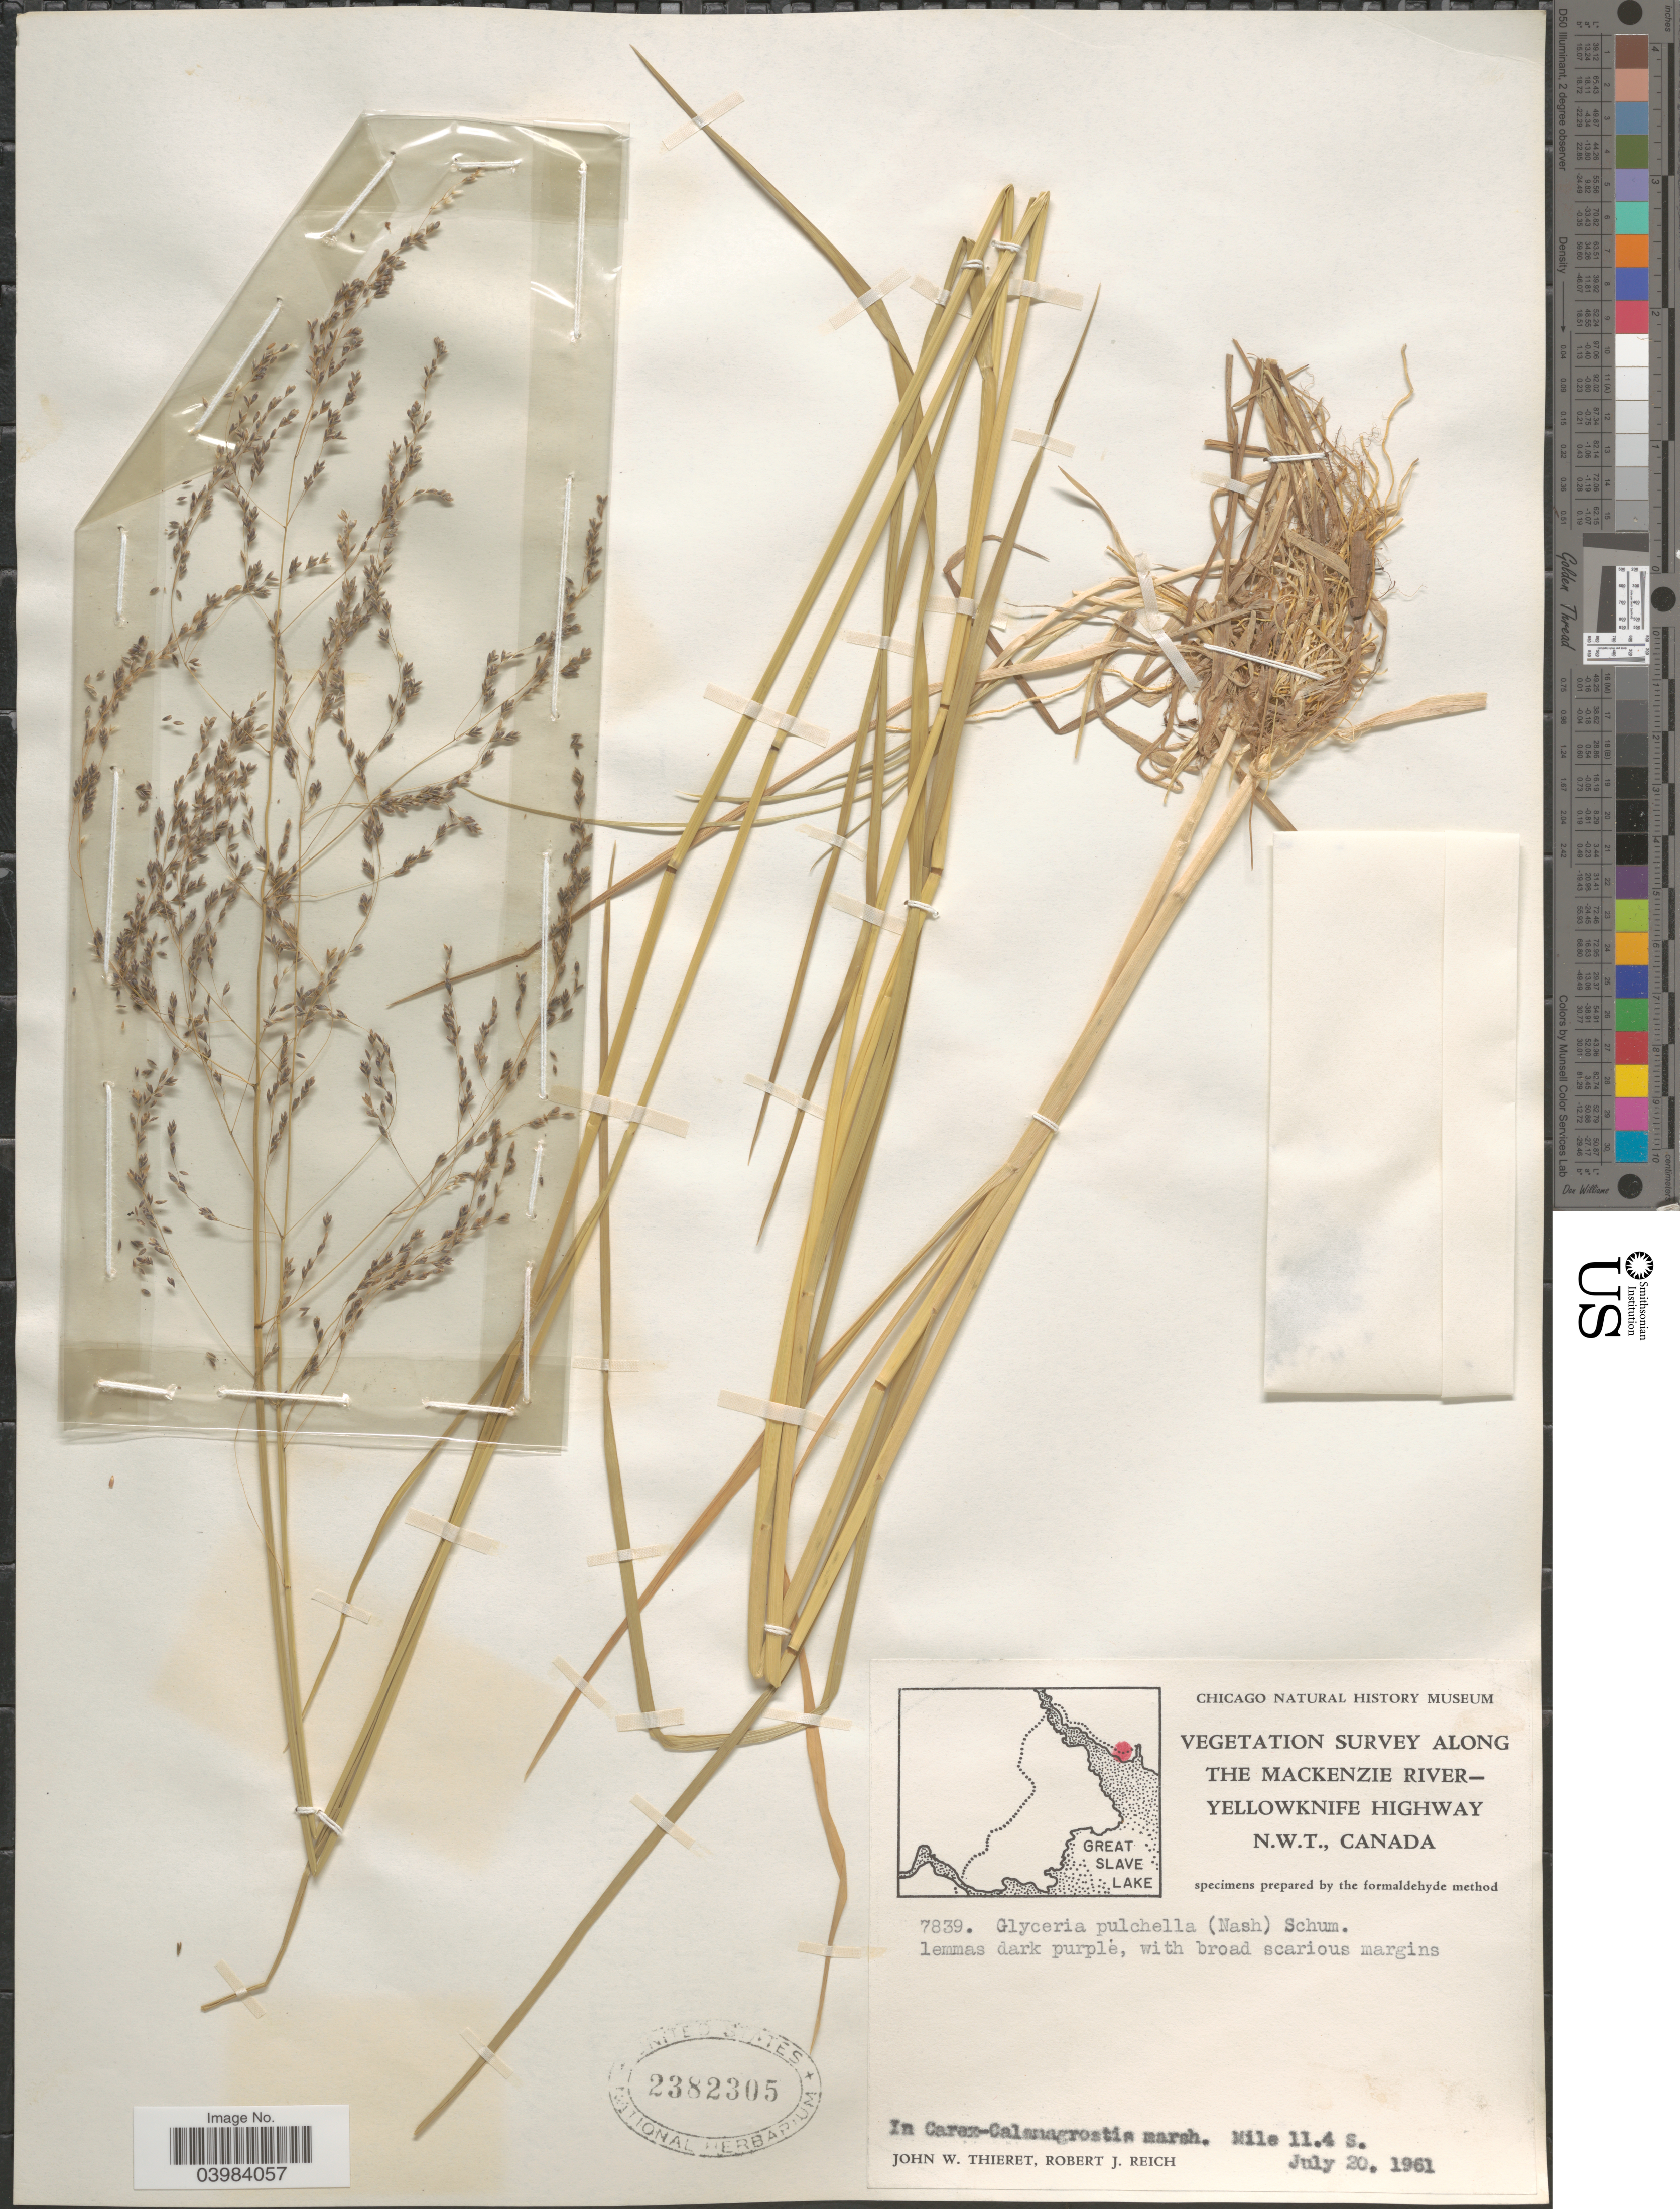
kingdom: Plantae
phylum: Tracheophyta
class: Liliopsida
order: Poales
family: Poaceae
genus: Glyceria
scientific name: Glyceria pulchella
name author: (Nash) K. Schum.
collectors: J. W. Thieret & R. Reich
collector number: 7839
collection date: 1961-07-20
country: Canada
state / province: Northwest Territories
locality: Along the Mackenzie River-Yellowknife Highway. Mile 11.4 S.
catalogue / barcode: US 2382305